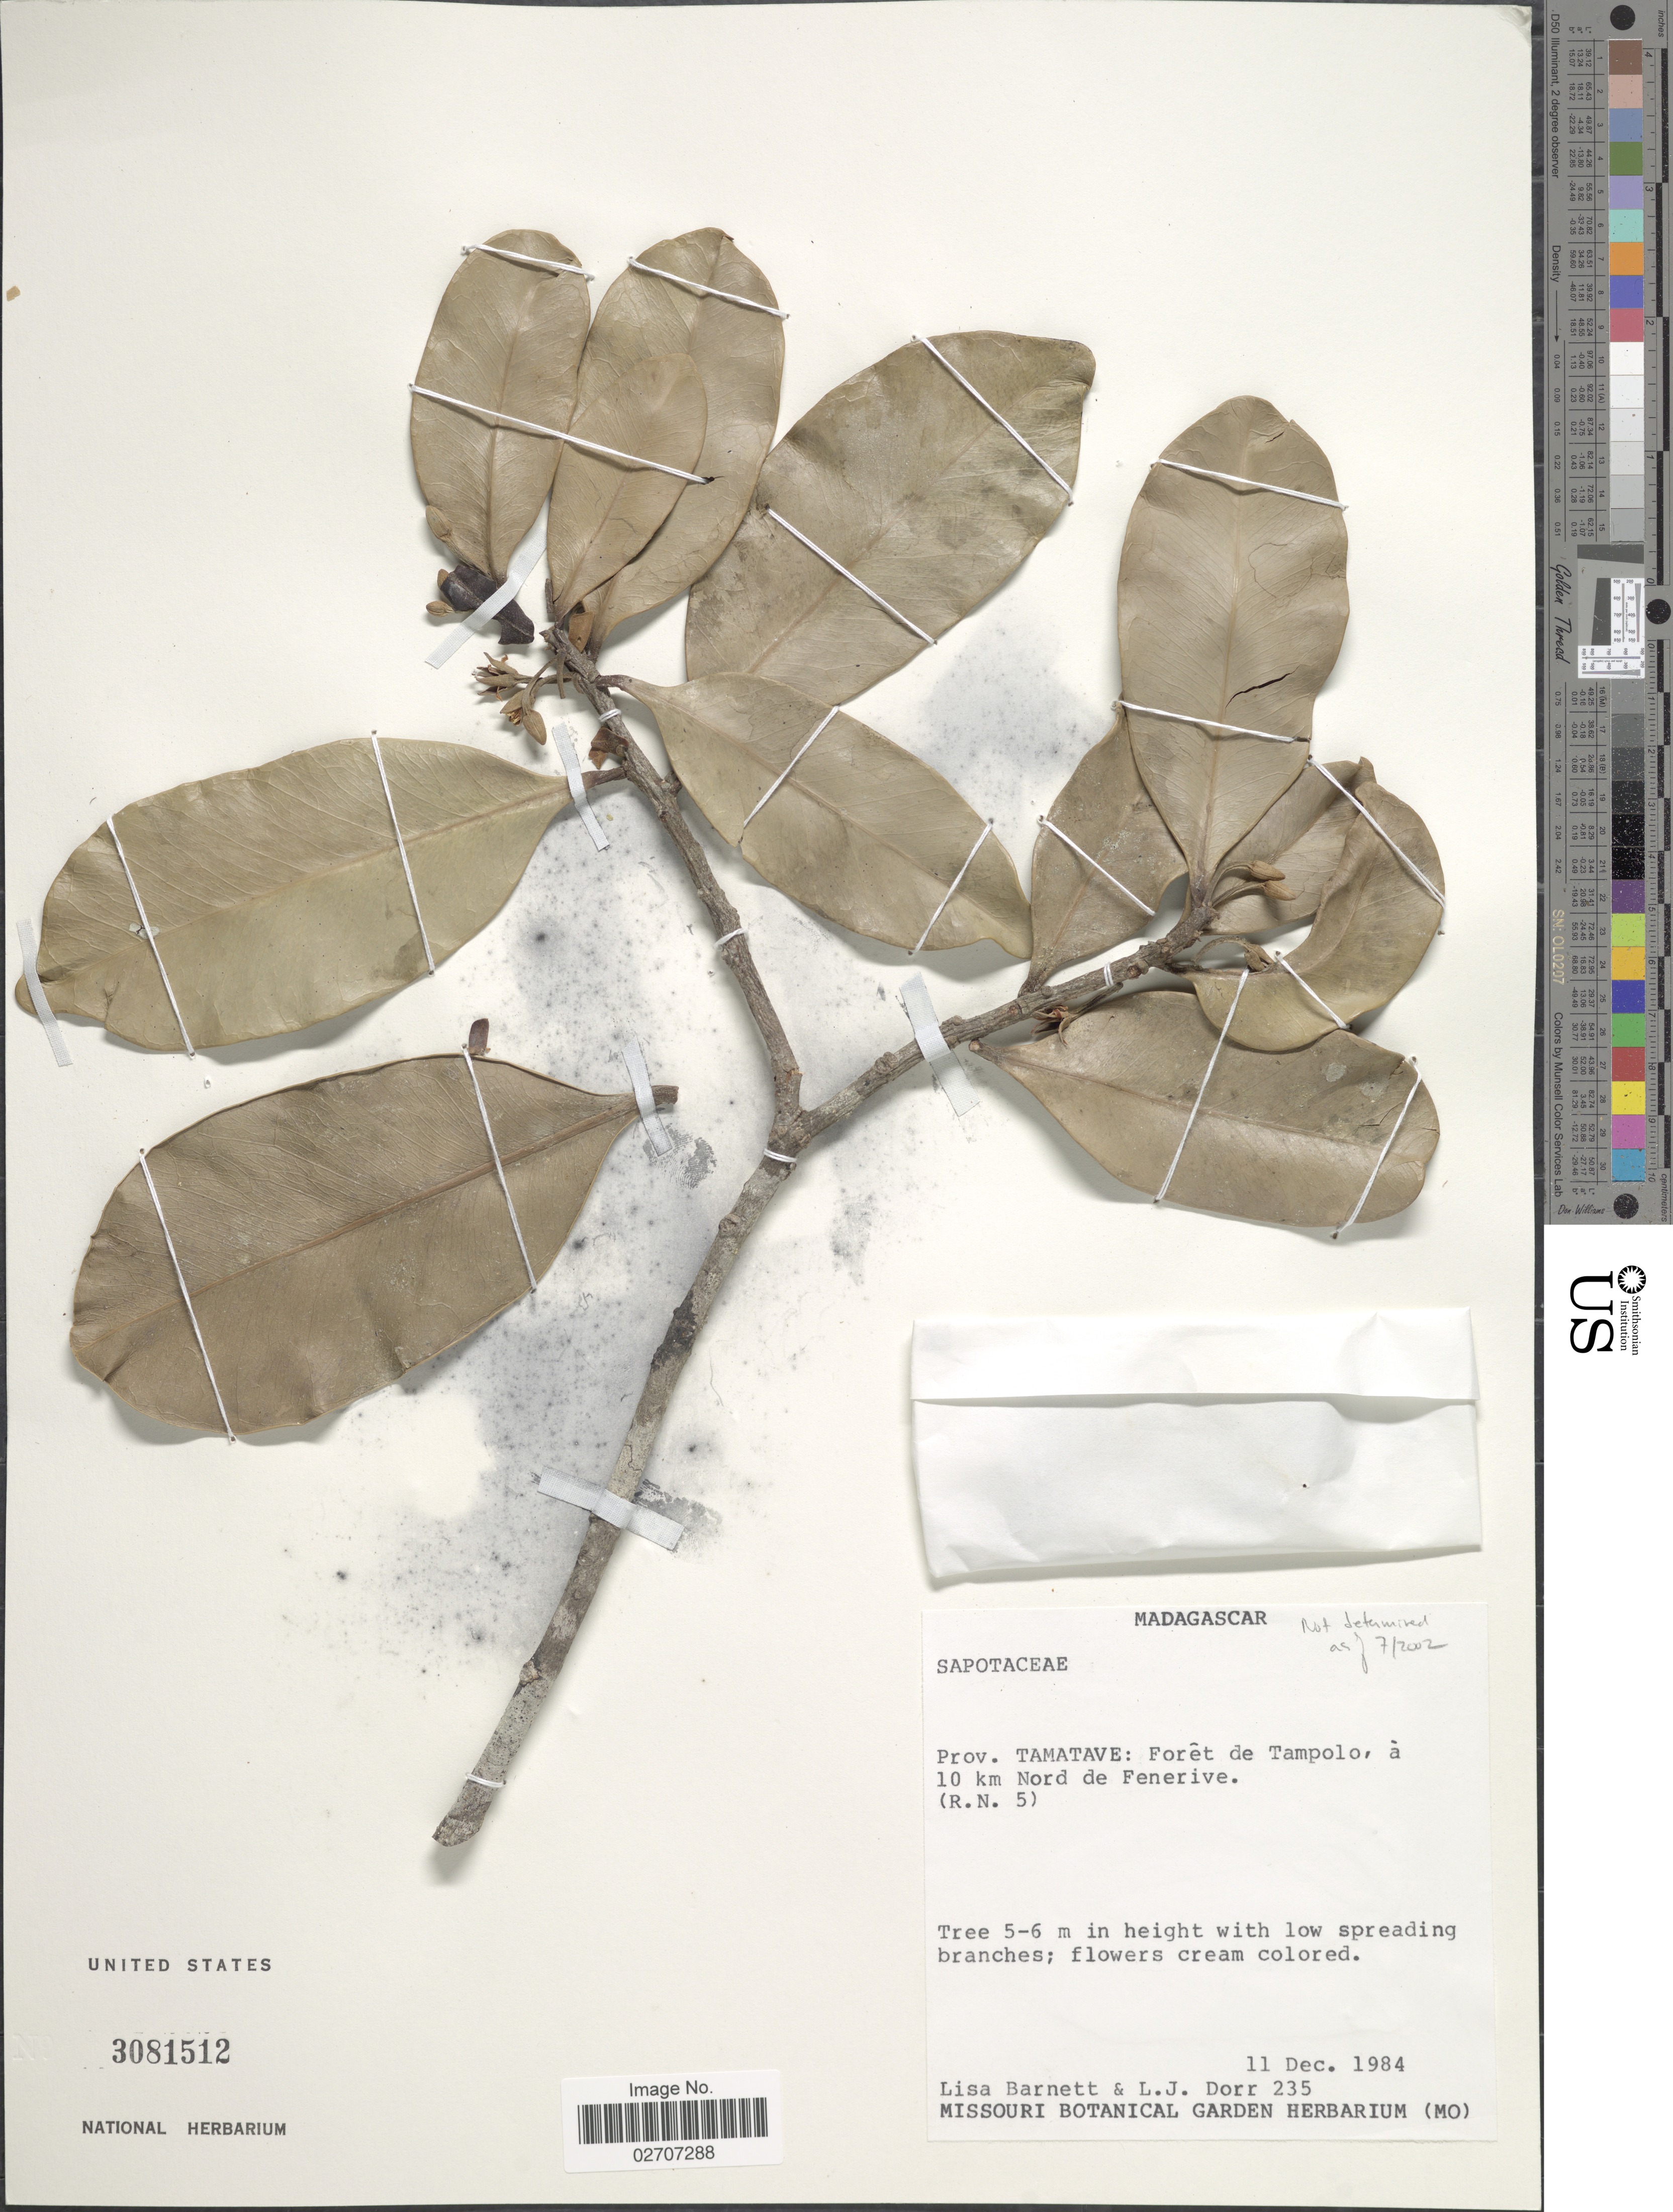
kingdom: Plantae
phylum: Tracheophyta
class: Magnoliopsida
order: Ericales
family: Sapotaceae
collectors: L. C. Barnett & L. J. Dorr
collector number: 235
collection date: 1984-12-11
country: Madagascar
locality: Prov. Tamatave: Foret de Tampolo, a 10 km Nord de Fenerive. (R.N. 5).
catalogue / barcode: US 3081512